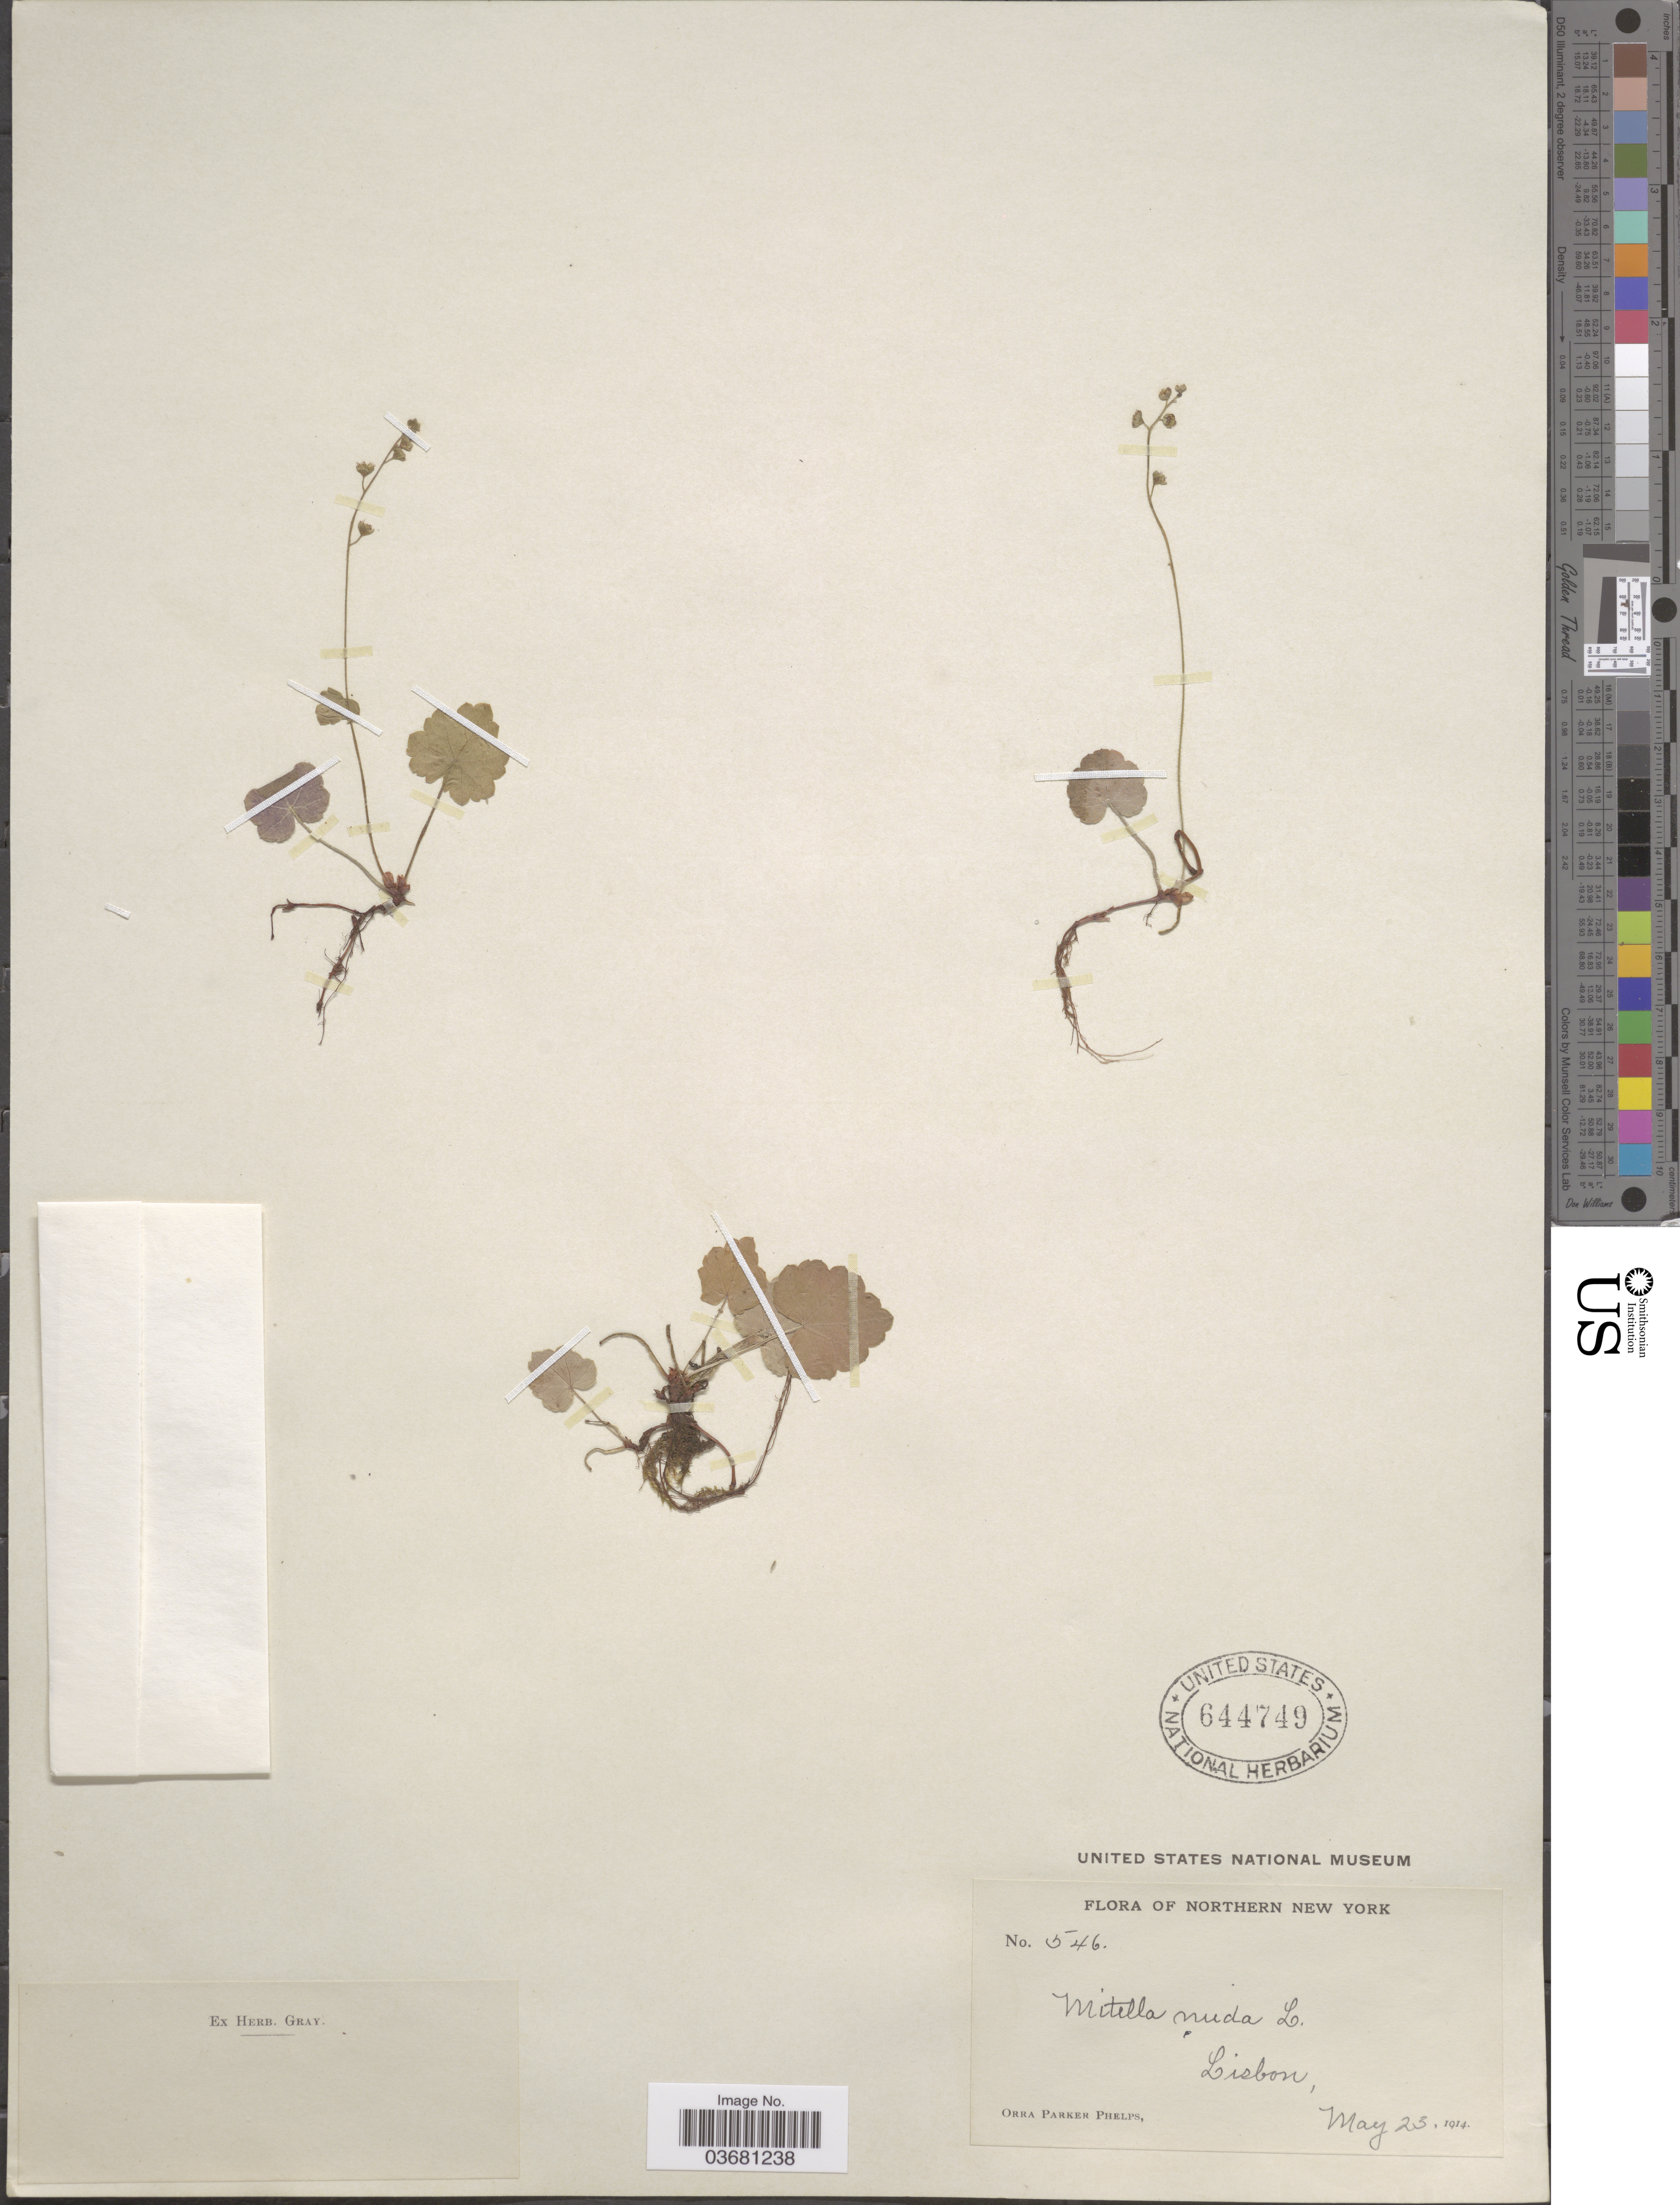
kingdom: Plantae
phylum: Tracheophyta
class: Magnoliopsida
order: Saxifragales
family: Saxifragaceae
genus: Mitella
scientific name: Mitella nuda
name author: L.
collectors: O. P. Phelps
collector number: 546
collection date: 1914-05-23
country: United States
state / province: New York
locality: Northern New York. Lisbon.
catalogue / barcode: US 644749